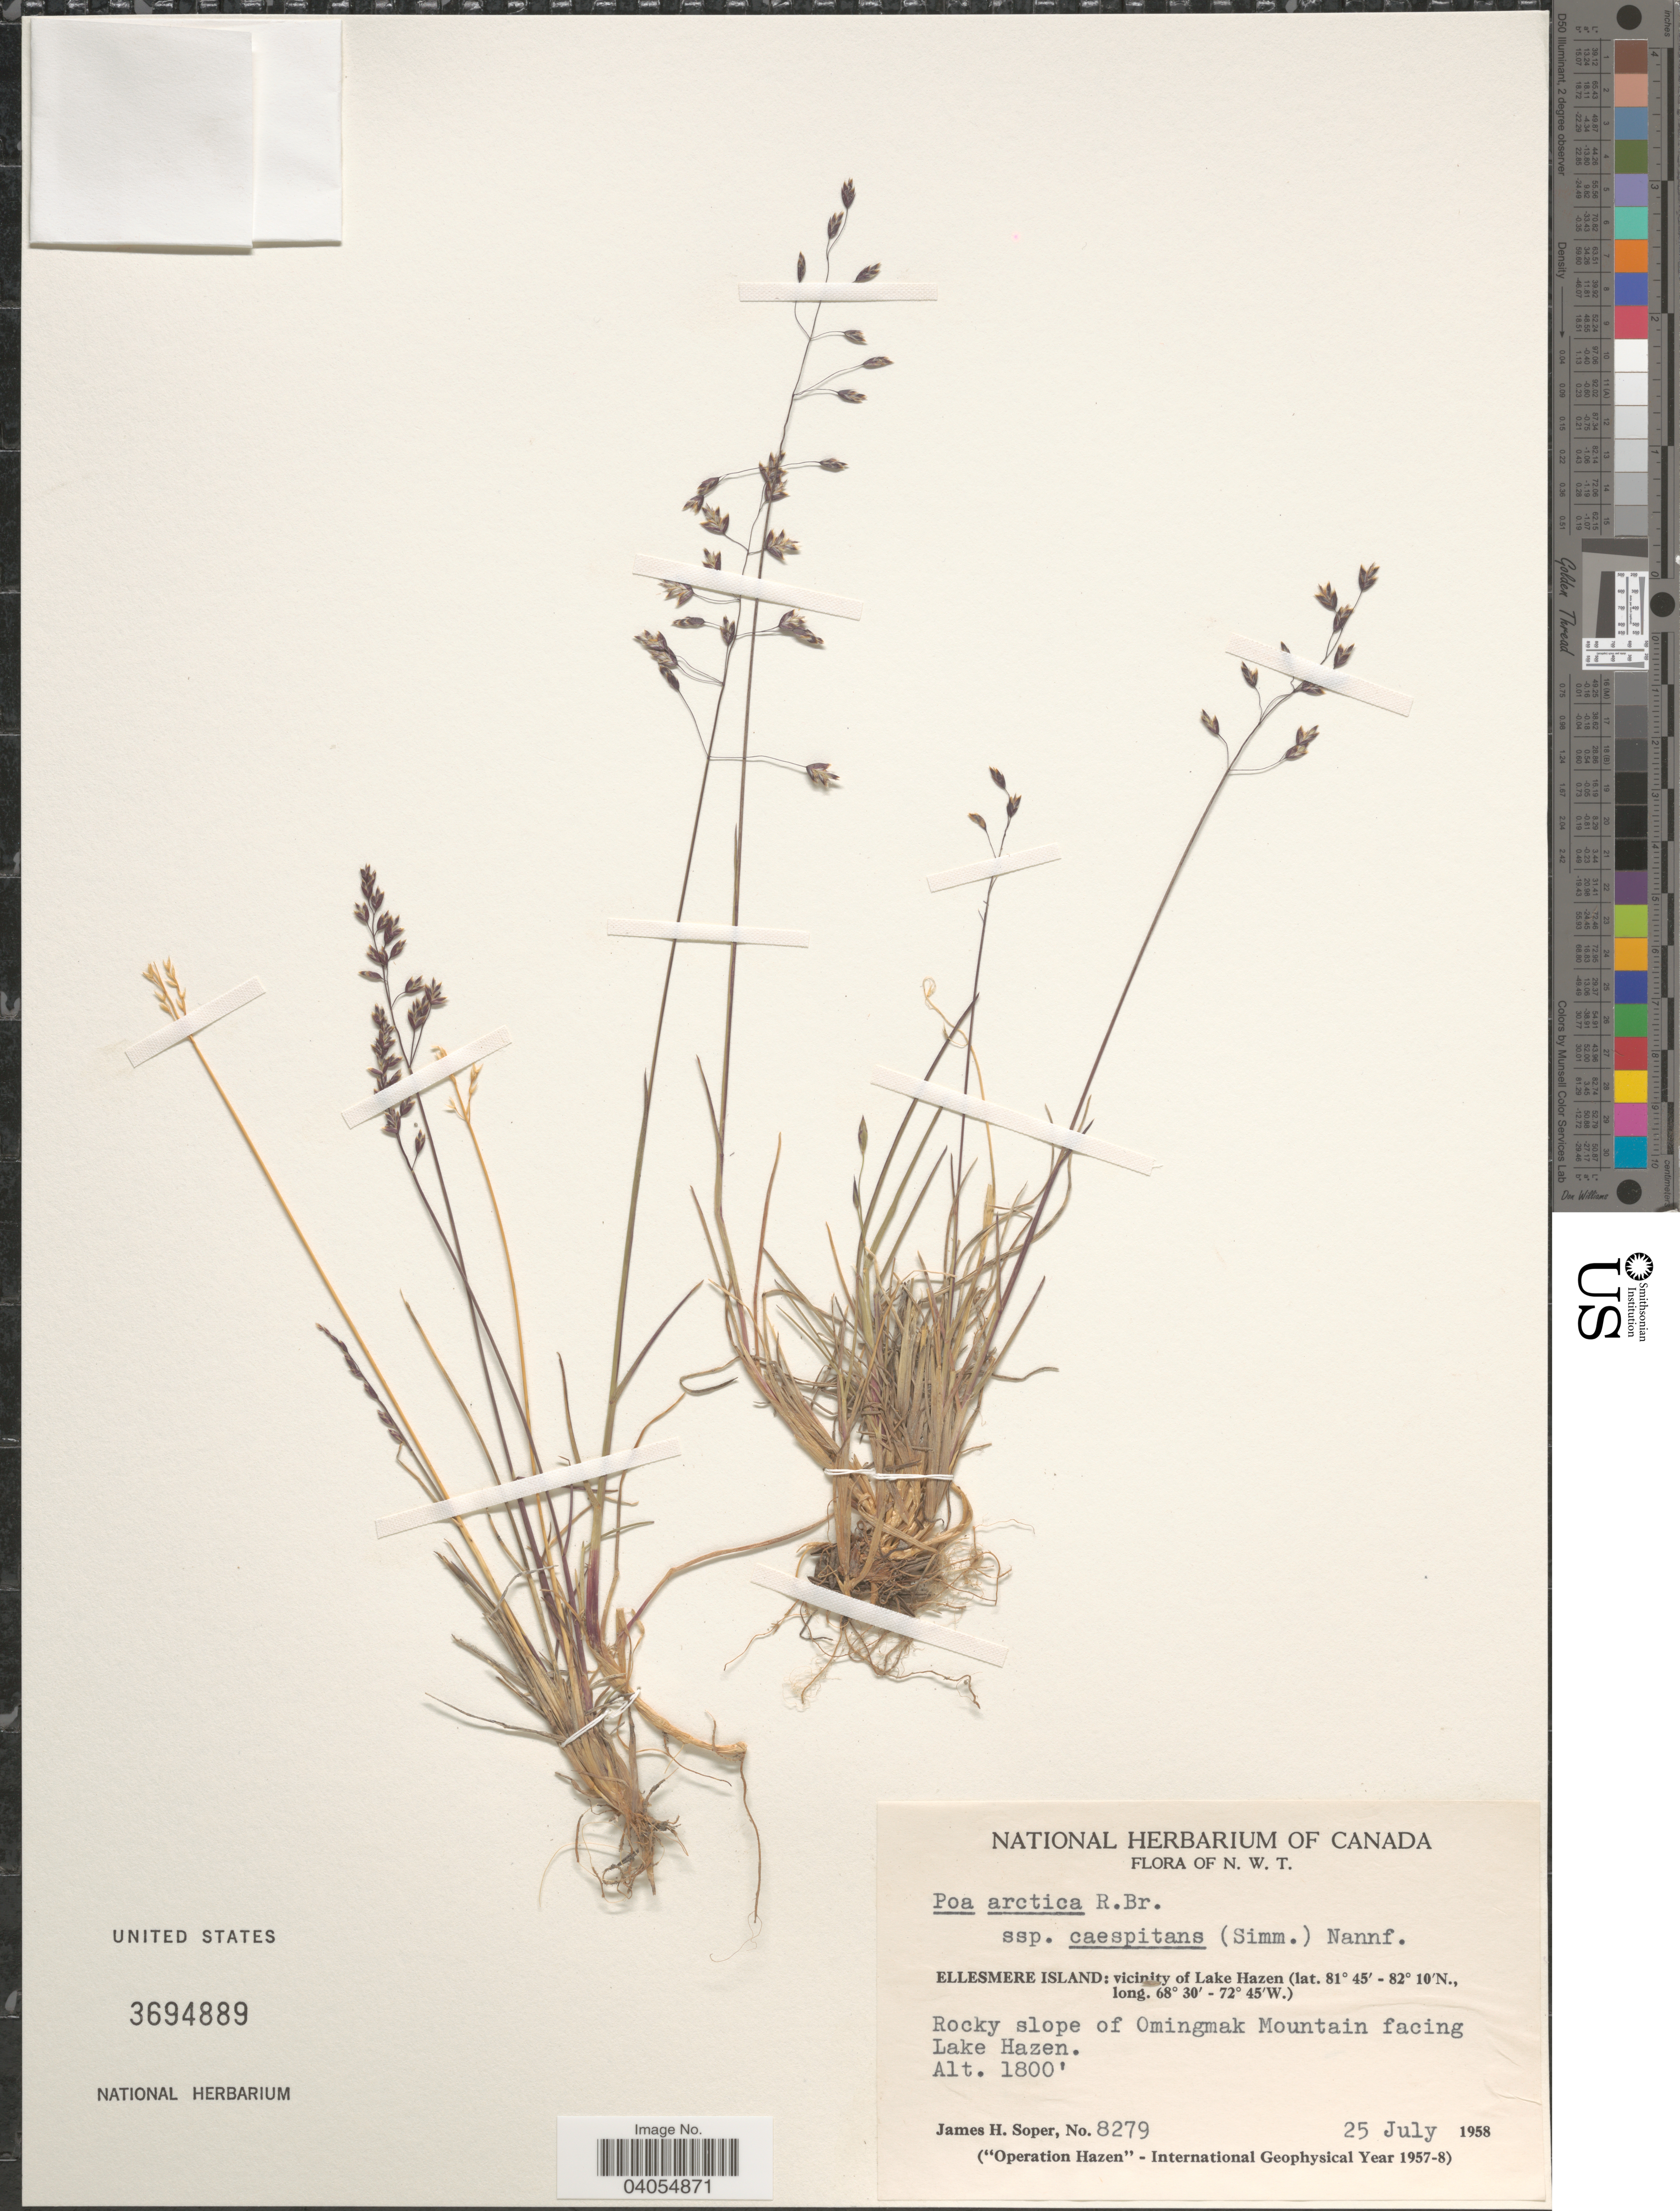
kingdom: Plantae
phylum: Tracheophyta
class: Liliopsida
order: Poales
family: Poaceae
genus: Poa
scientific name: Poa arctica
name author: R. Br.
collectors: J. H. Soper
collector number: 8279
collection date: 1958-07-25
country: Canada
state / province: Northwest Territories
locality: Ellesmere Island: vicinity of Lake Hazen. Rocky slope of Omingnak Mountain facing Lake Hazen.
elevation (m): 549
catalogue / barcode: US 3694889